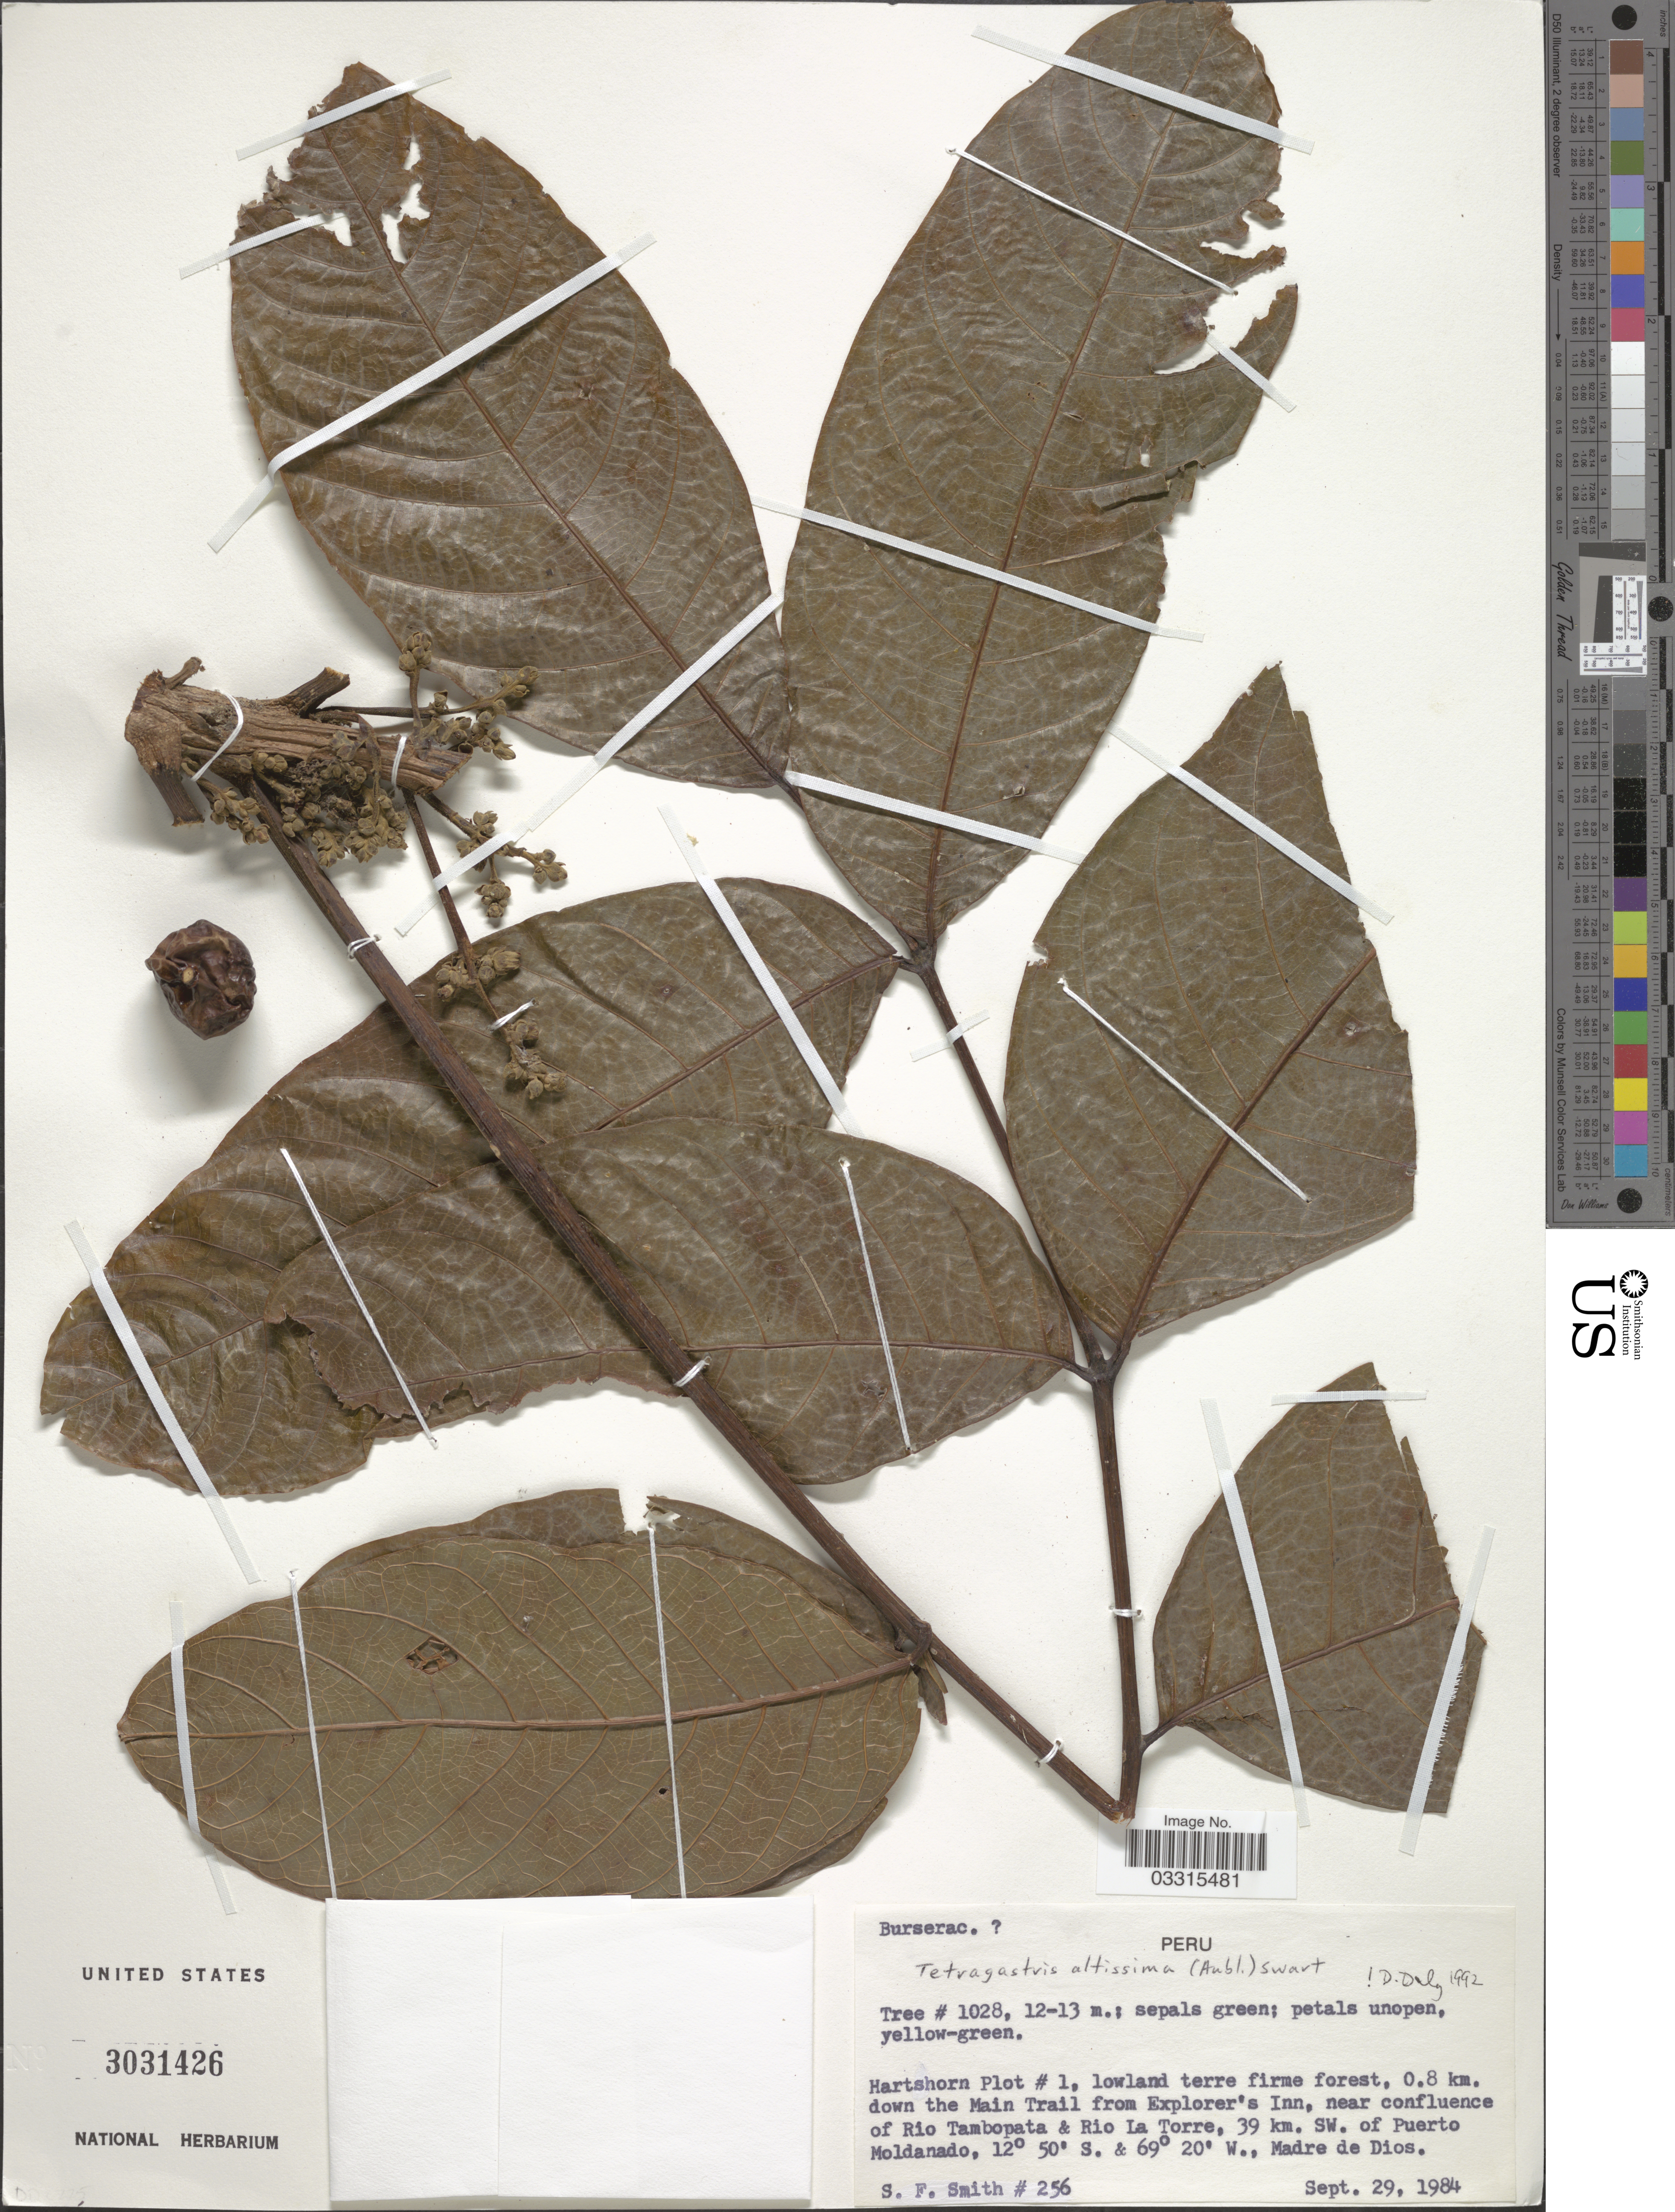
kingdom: Plantae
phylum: Tracheophyta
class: Magnoliopsida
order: Sapindales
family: Burseraceae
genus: Protium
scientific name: Protium acrense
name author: Daly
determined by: Daly, Douglas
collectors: S.F. Smith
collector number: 256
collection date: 1984-09-29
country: Peru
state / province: Madre de Dios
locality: Hartshorn Plot #1, 0.8 km. down the Main Trail from Explorer's Inn, near confluence of Rio Tambopata & Rio La Torre, 39 km. SW. of Puerto Moldanado.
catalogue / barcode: US 3031426